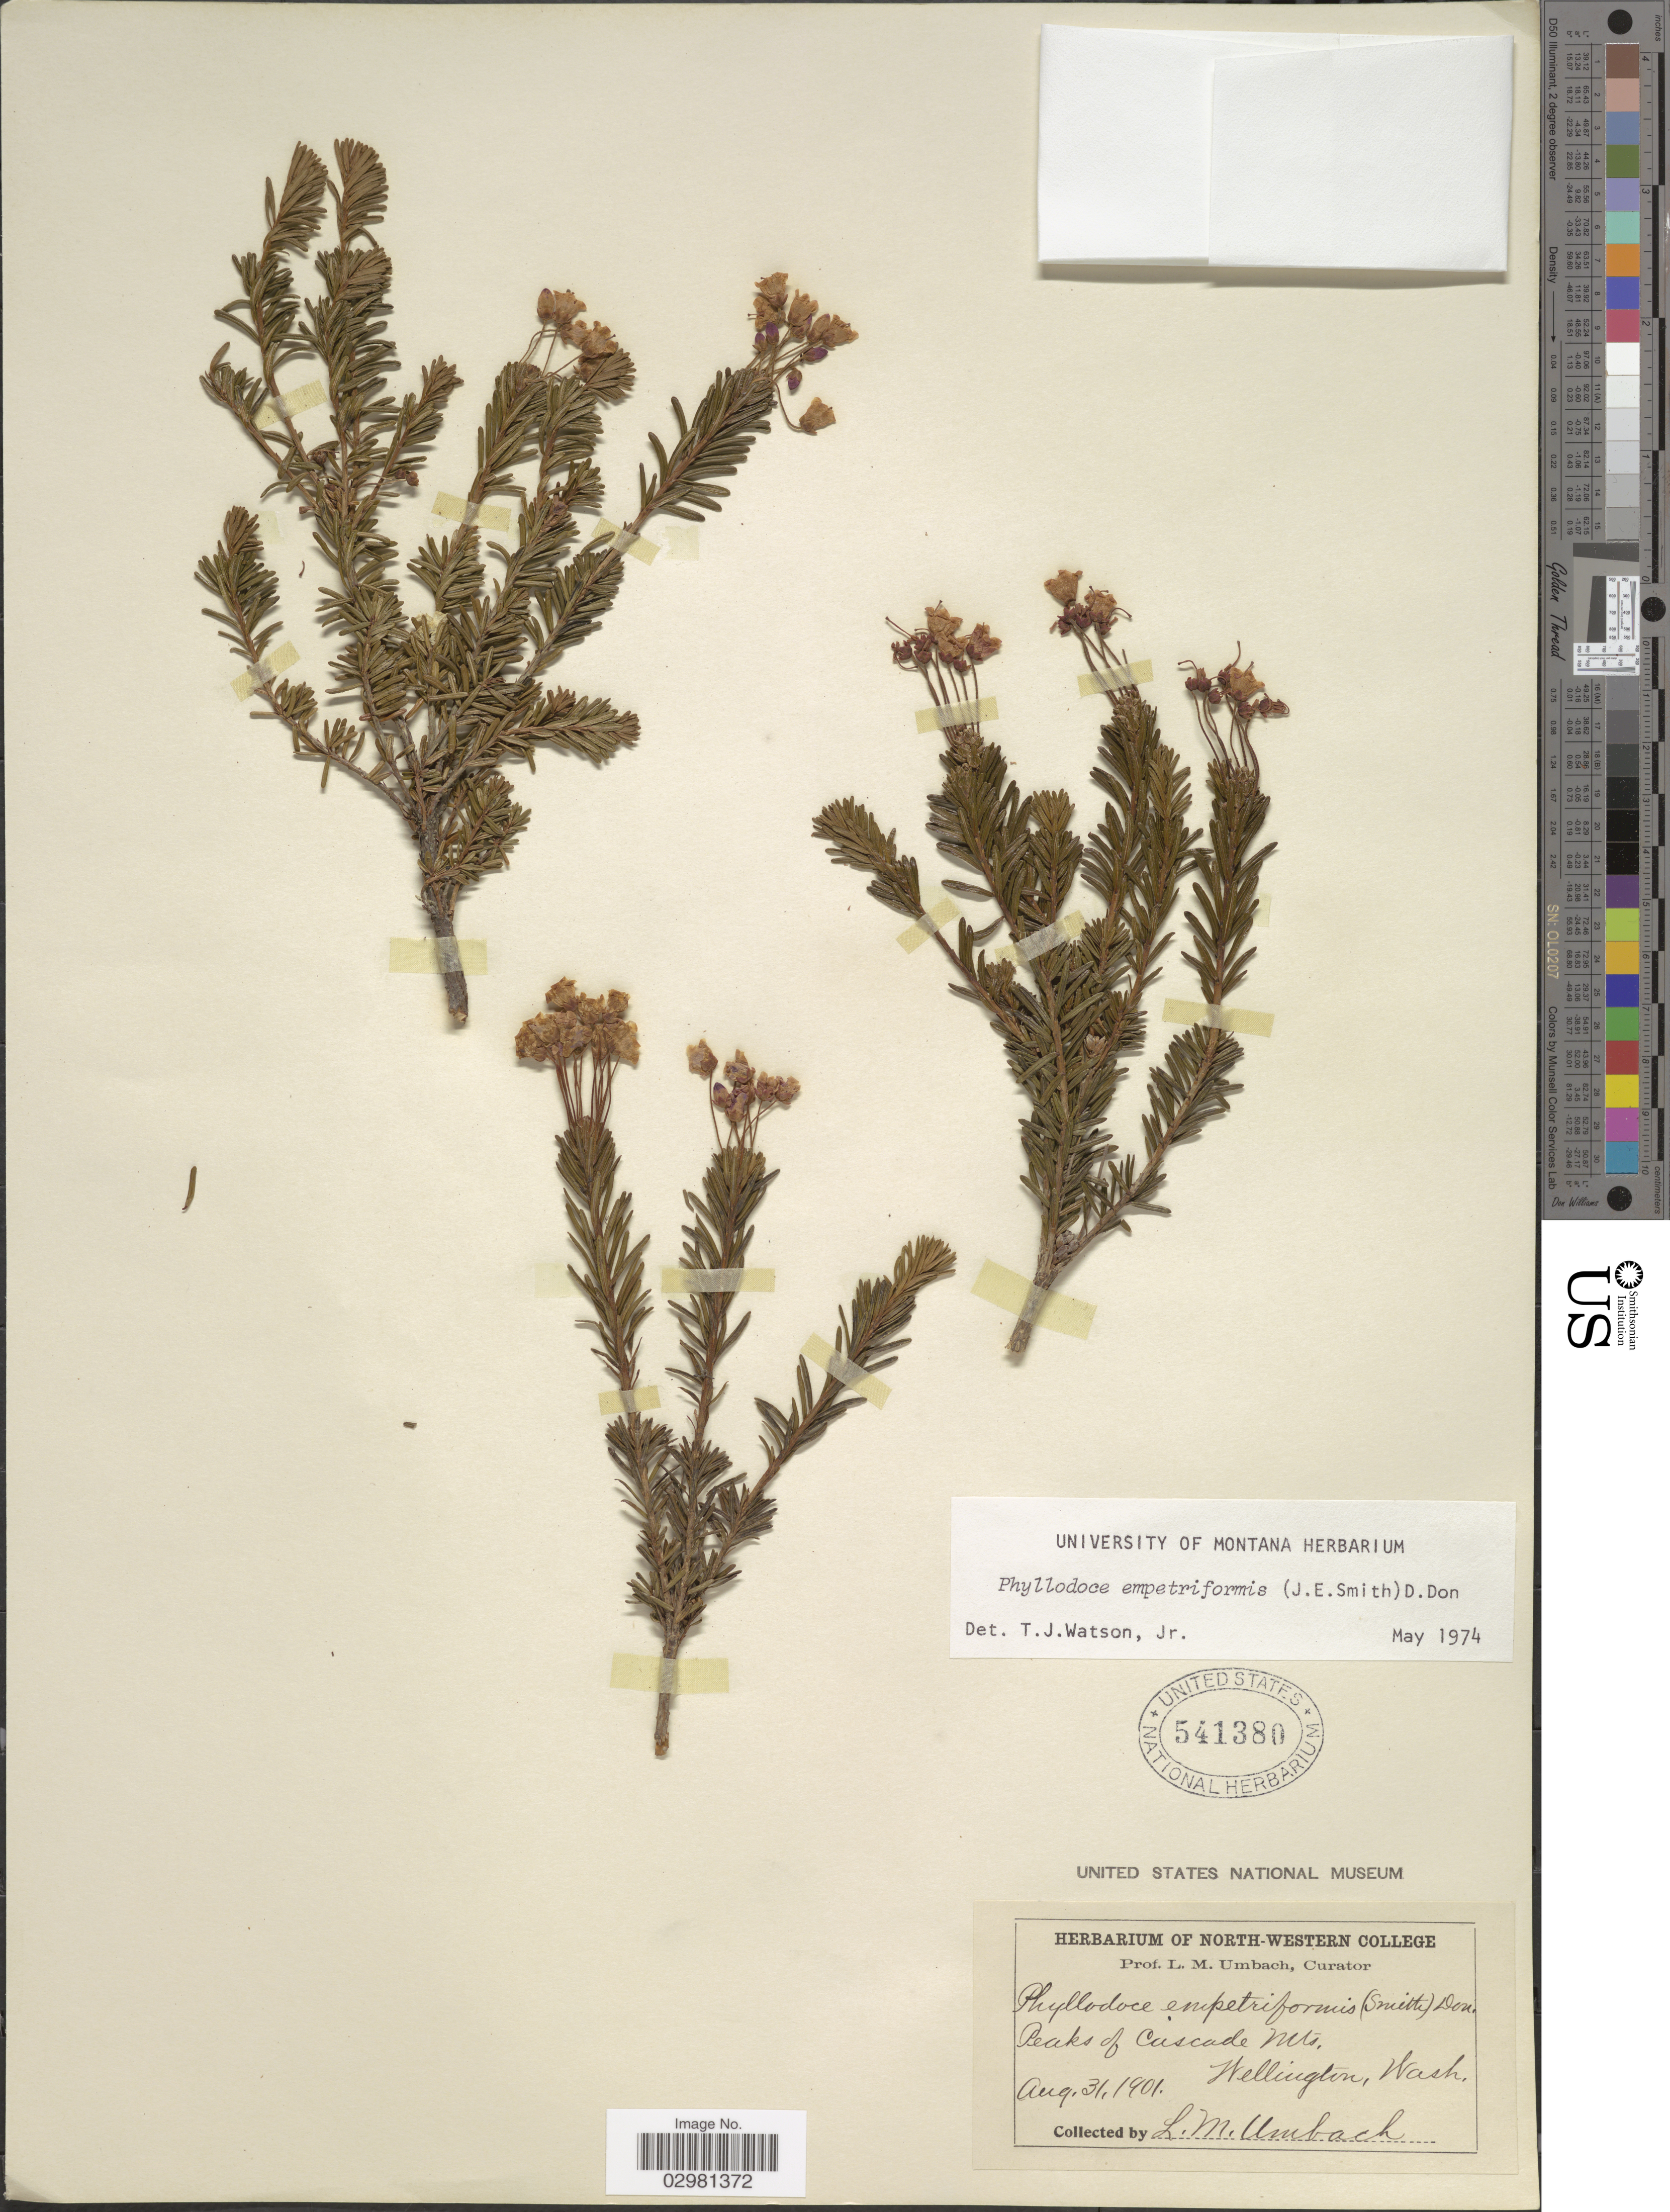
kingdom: Plantae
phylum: Tracheophyta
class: Magnoliopsida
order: Ericales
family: Ericaceae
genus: Phyllodoce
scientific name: Phyllodoce empetiformis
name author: (Small) D. Don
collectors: L. M. Umbach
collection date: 1901-08-31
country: United States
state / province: Washington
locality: Peaks of Cascade Mts., Wellington.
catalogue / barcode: US 541380